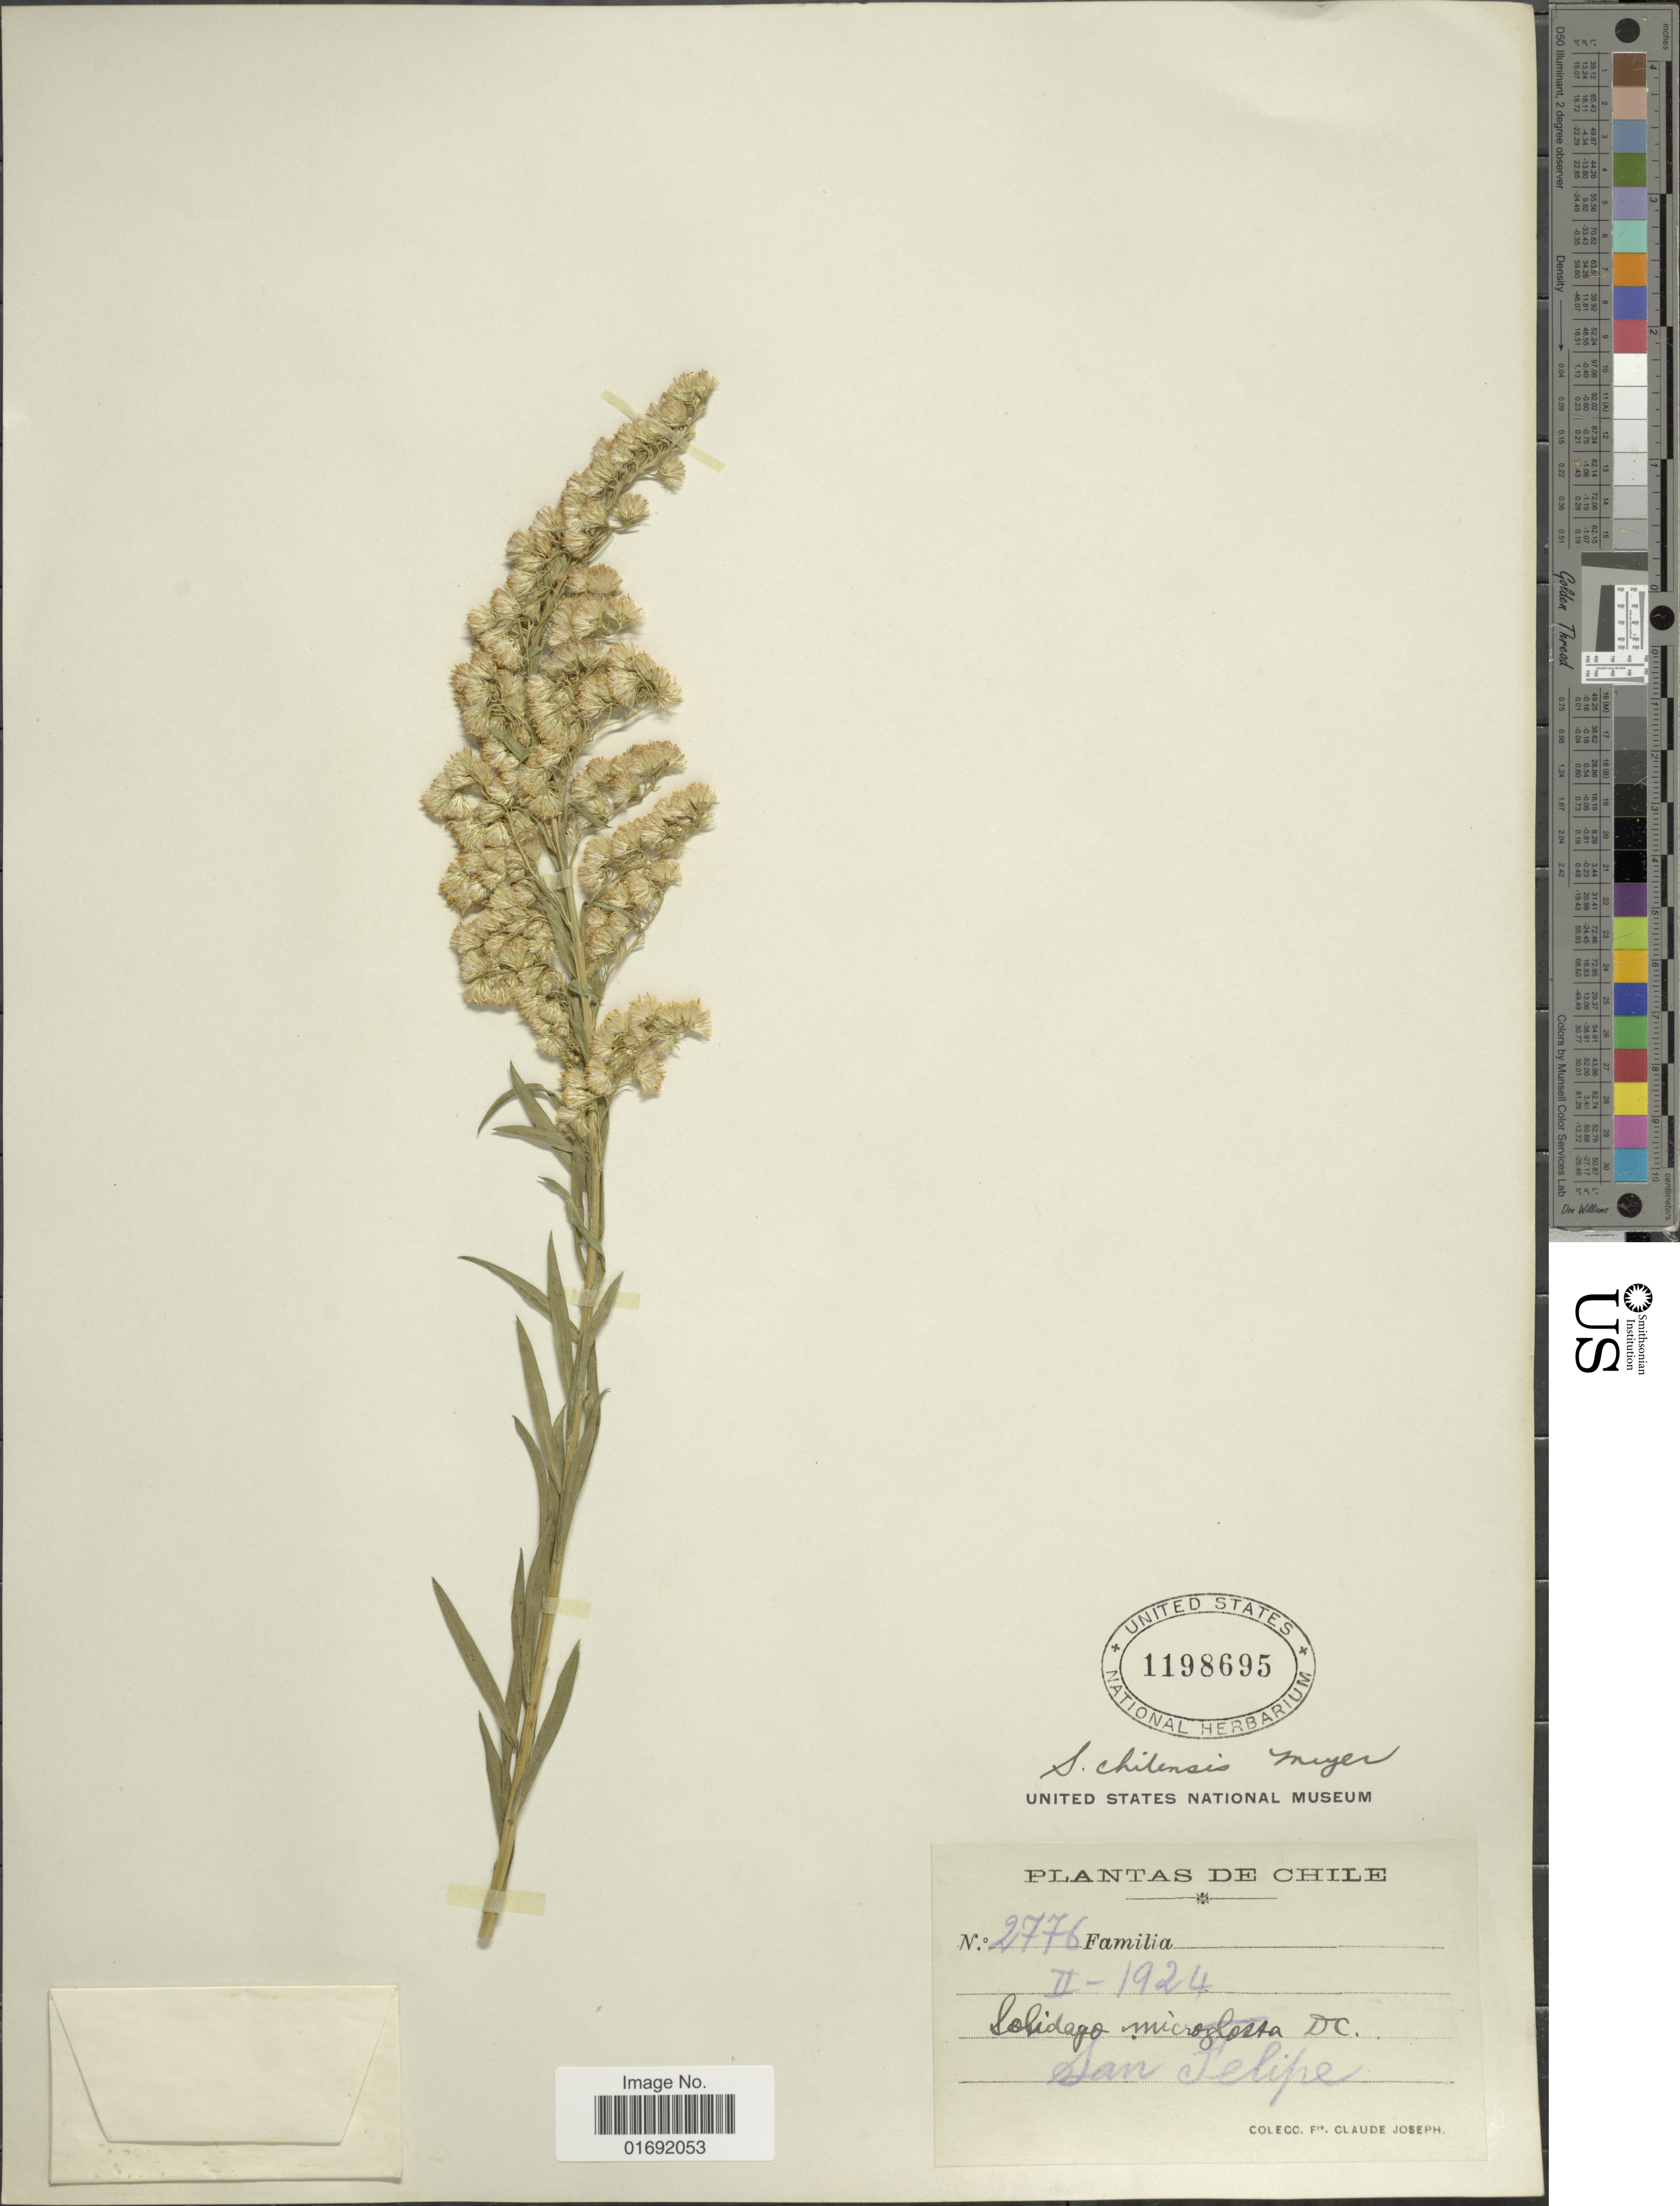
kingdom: Plantae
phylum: Tracheophyta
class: Magnoliopsida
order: Asterales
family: Asteraceae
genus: Solidago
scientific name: Solidago chilensis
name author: Meyen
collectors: Bro. Claude-Joseph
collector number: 2776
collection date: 1924-02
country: Chile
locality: San Felipe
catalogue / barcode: US 1198695